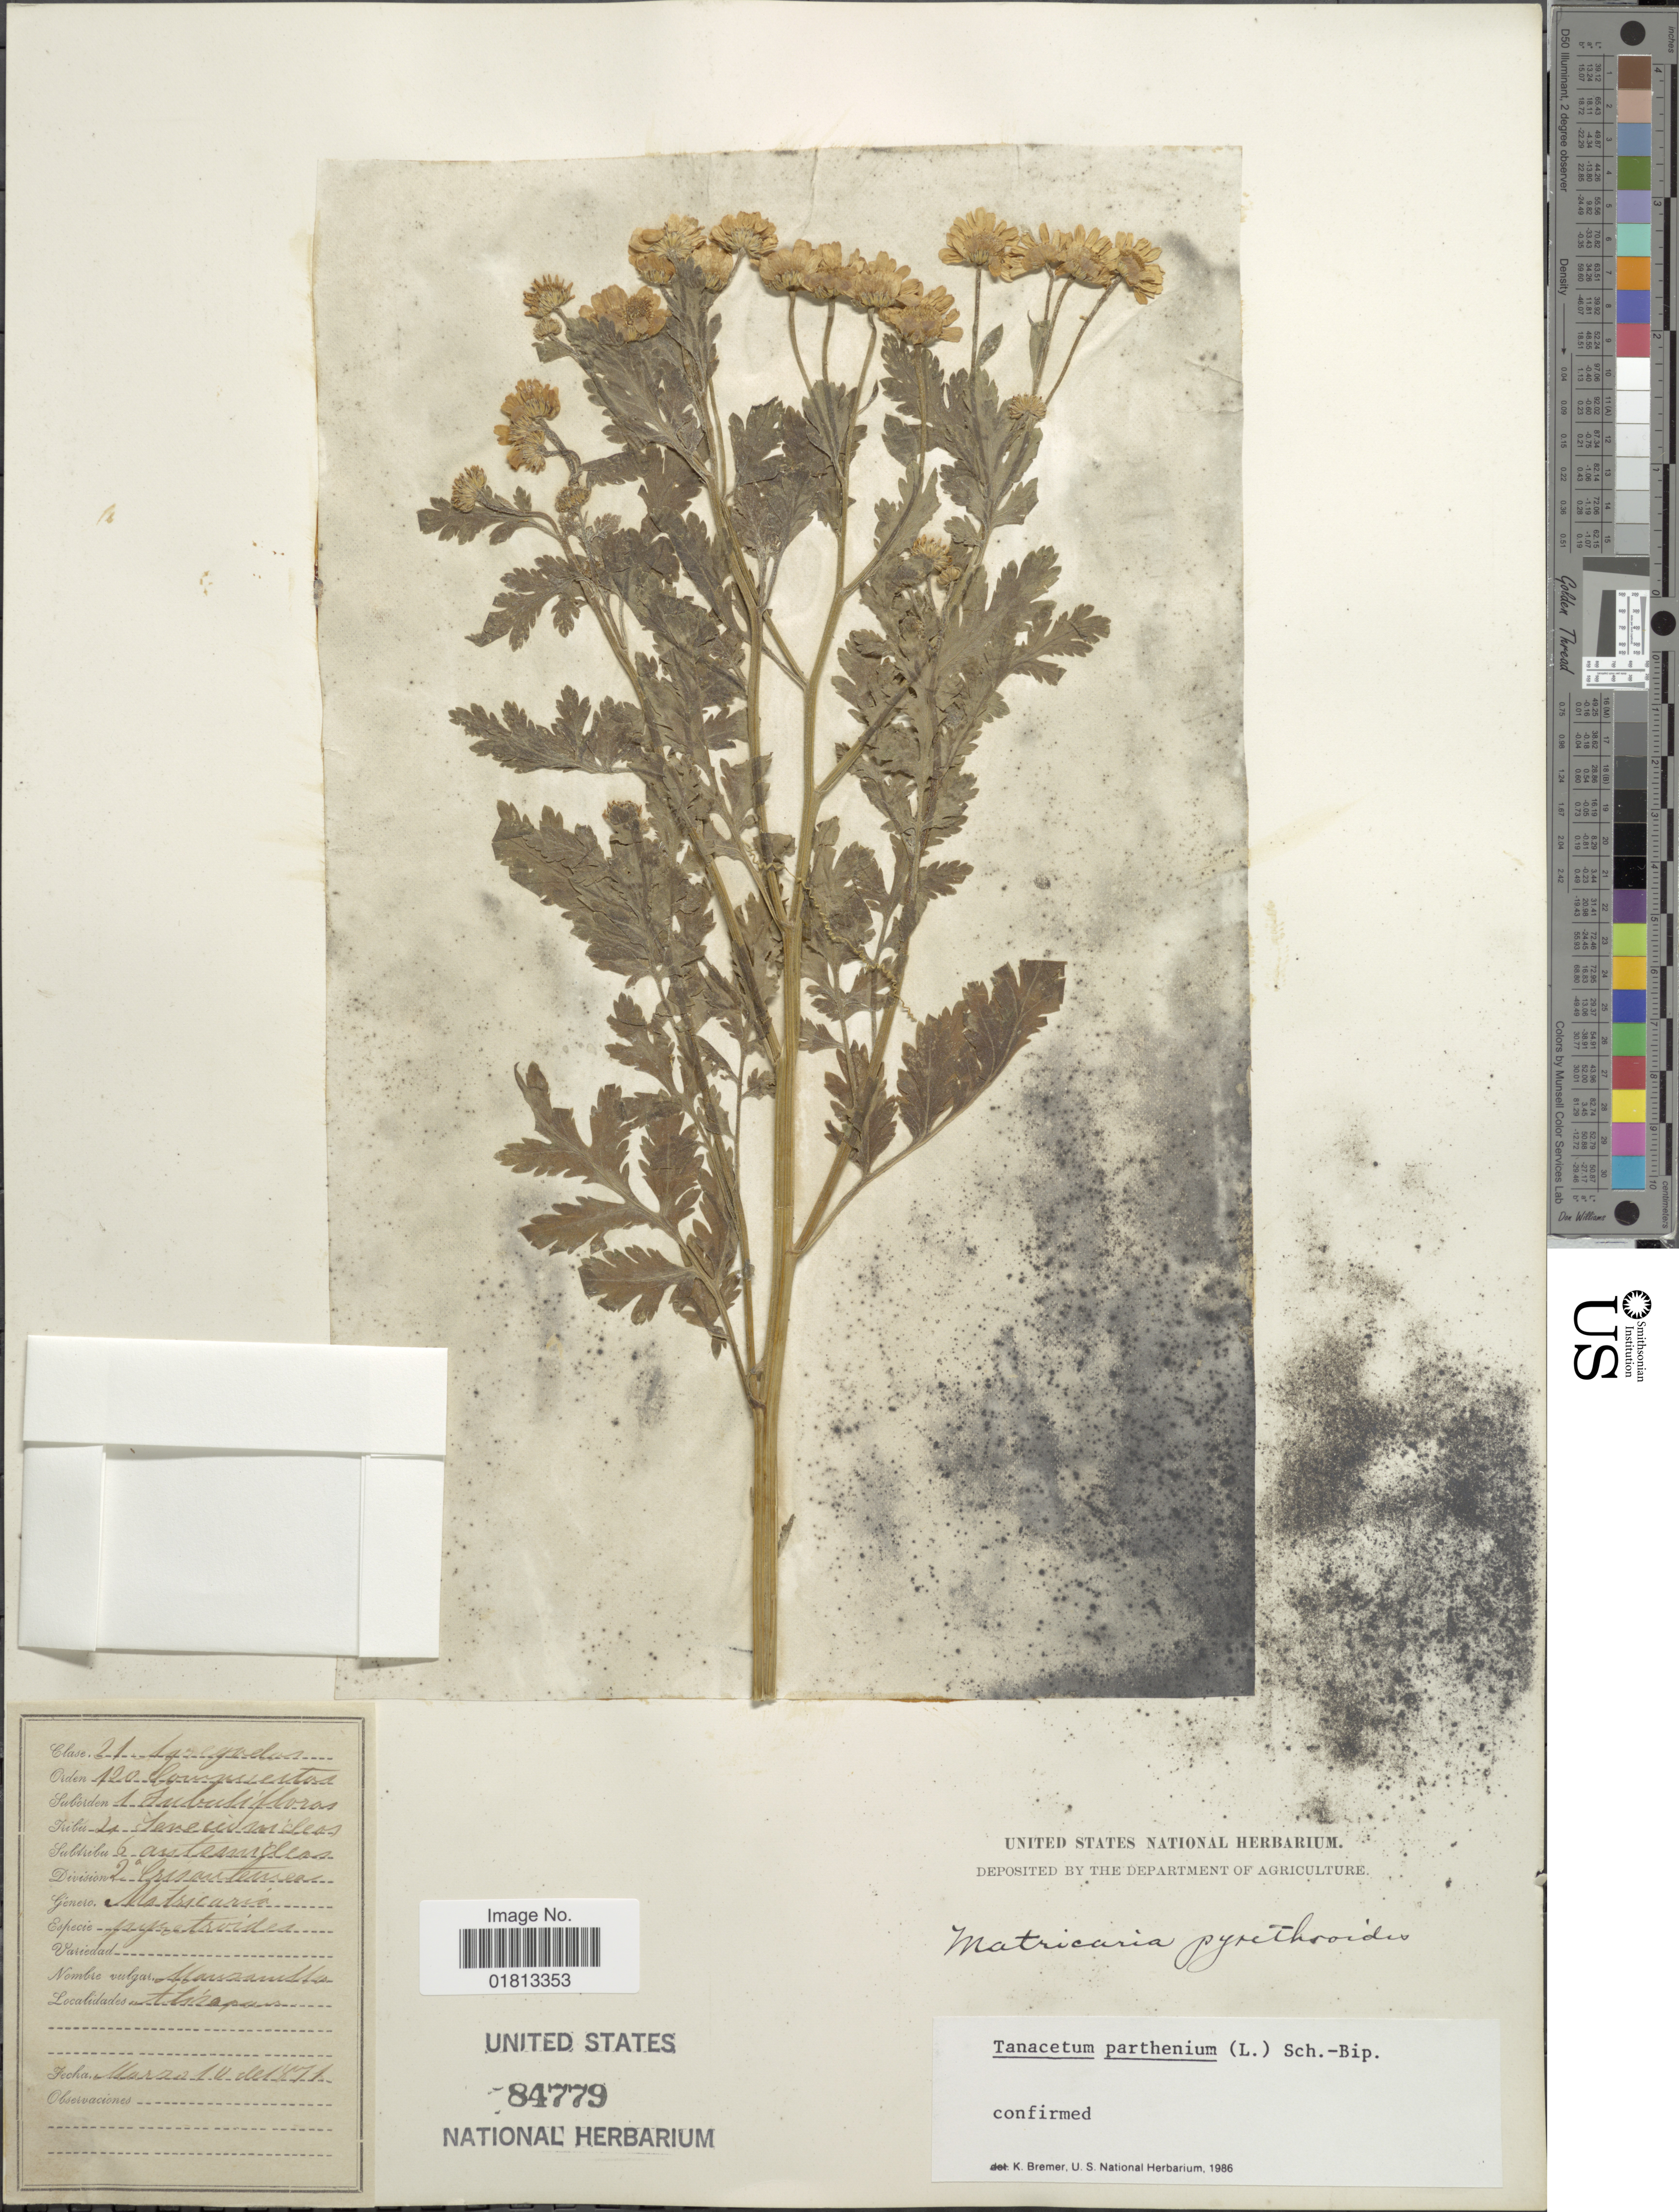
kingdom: Plantae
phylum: Tracheophyta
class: Magnoliopsida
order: Asterales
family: Asteraceae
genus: Tanacetum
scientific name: Tanacetum parthenium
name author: (L.) Sch. Bip.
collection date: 1871-05-10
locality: Athispan [interpreted]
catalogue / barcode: US 84779